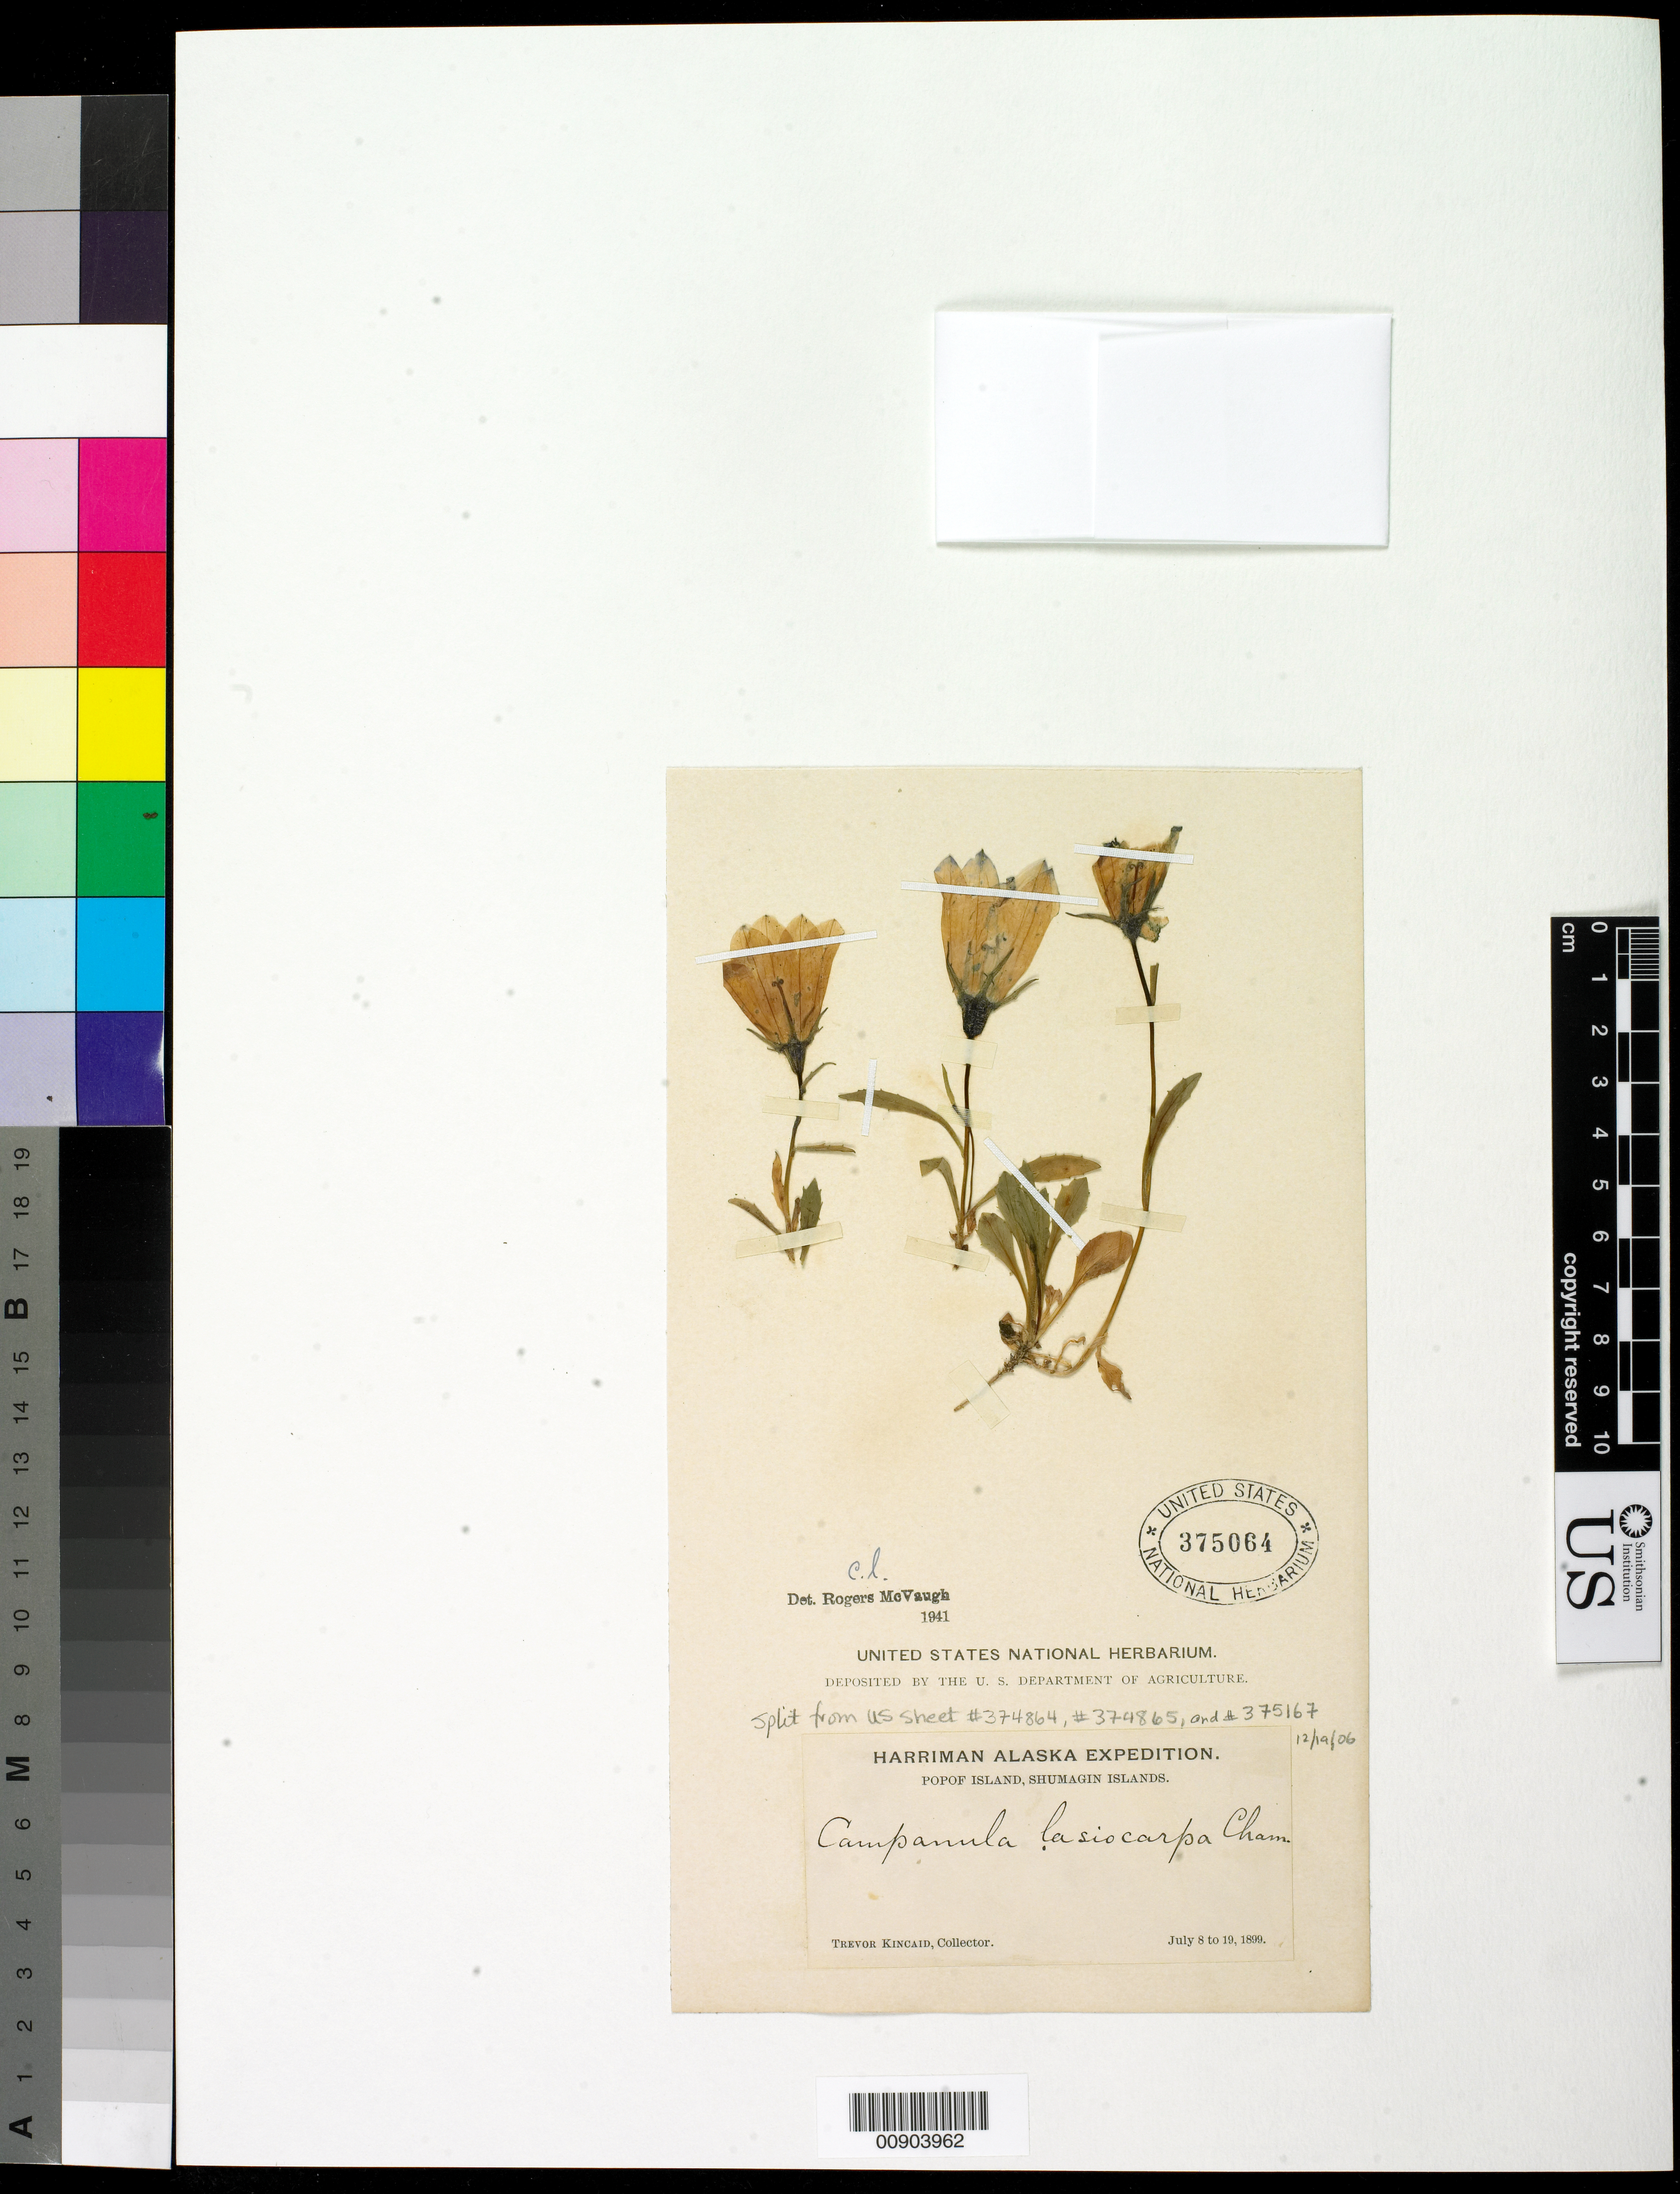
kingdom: Plantae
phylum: Tracheophyta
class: Magnoliopsida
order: Asterales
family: Campanulaceae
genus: Campanula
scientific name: Campanula lasiocarpa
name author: Cham.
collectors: T. C. Kincaid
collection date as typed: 08 Jul 1899 to 19 Jul 1899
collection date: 1899-07-08/1899-07-19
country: United States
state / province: Alaska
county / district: Aleutians East Borough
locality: Shumagin Islands, Popof Island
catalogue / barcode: US 375064